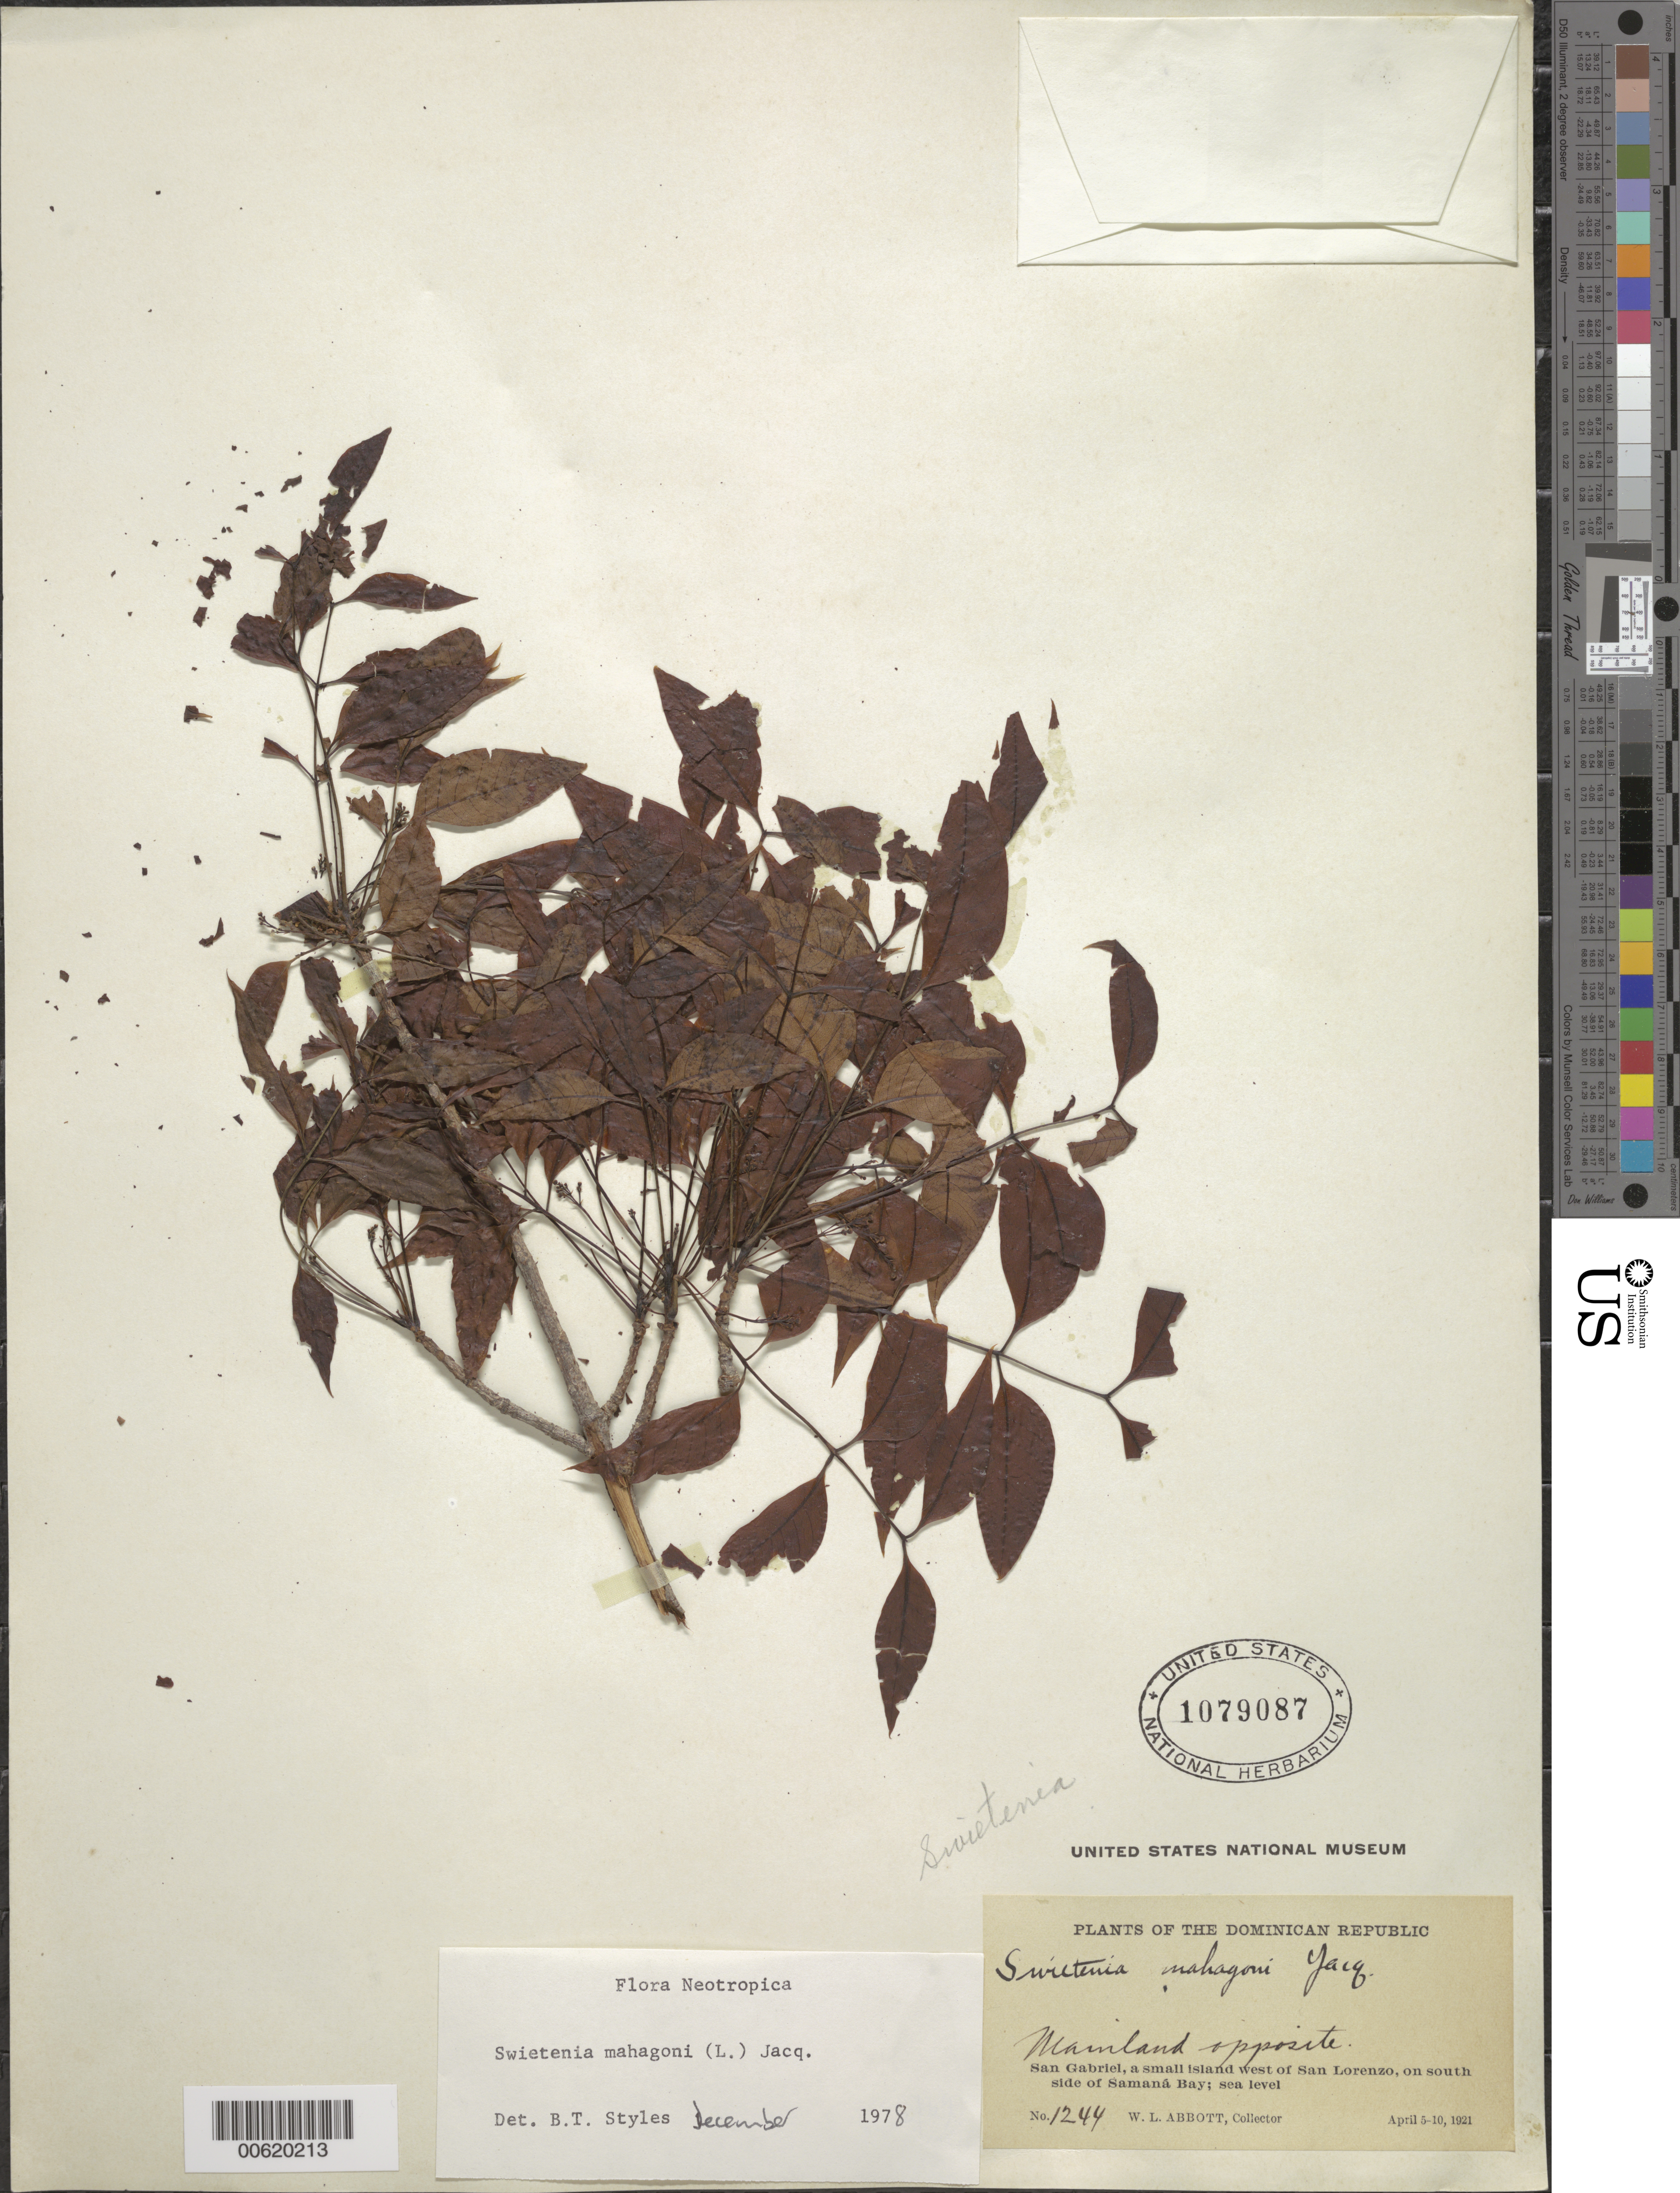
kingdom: Plantae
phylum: Tracheophyta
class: Magnoliopsida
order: Sapindales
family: Meliaceae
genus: Swietenia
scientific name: Swietenia mahagoni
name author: (L.) Jacq.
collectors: W. L. Abbott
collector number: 1244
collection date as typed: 05 Apr 1921 to 10 Apr 1921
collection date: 1921-04-05/1921-04-10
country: Dominican Republic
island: Hispaniola Island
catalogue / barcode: US 1079087